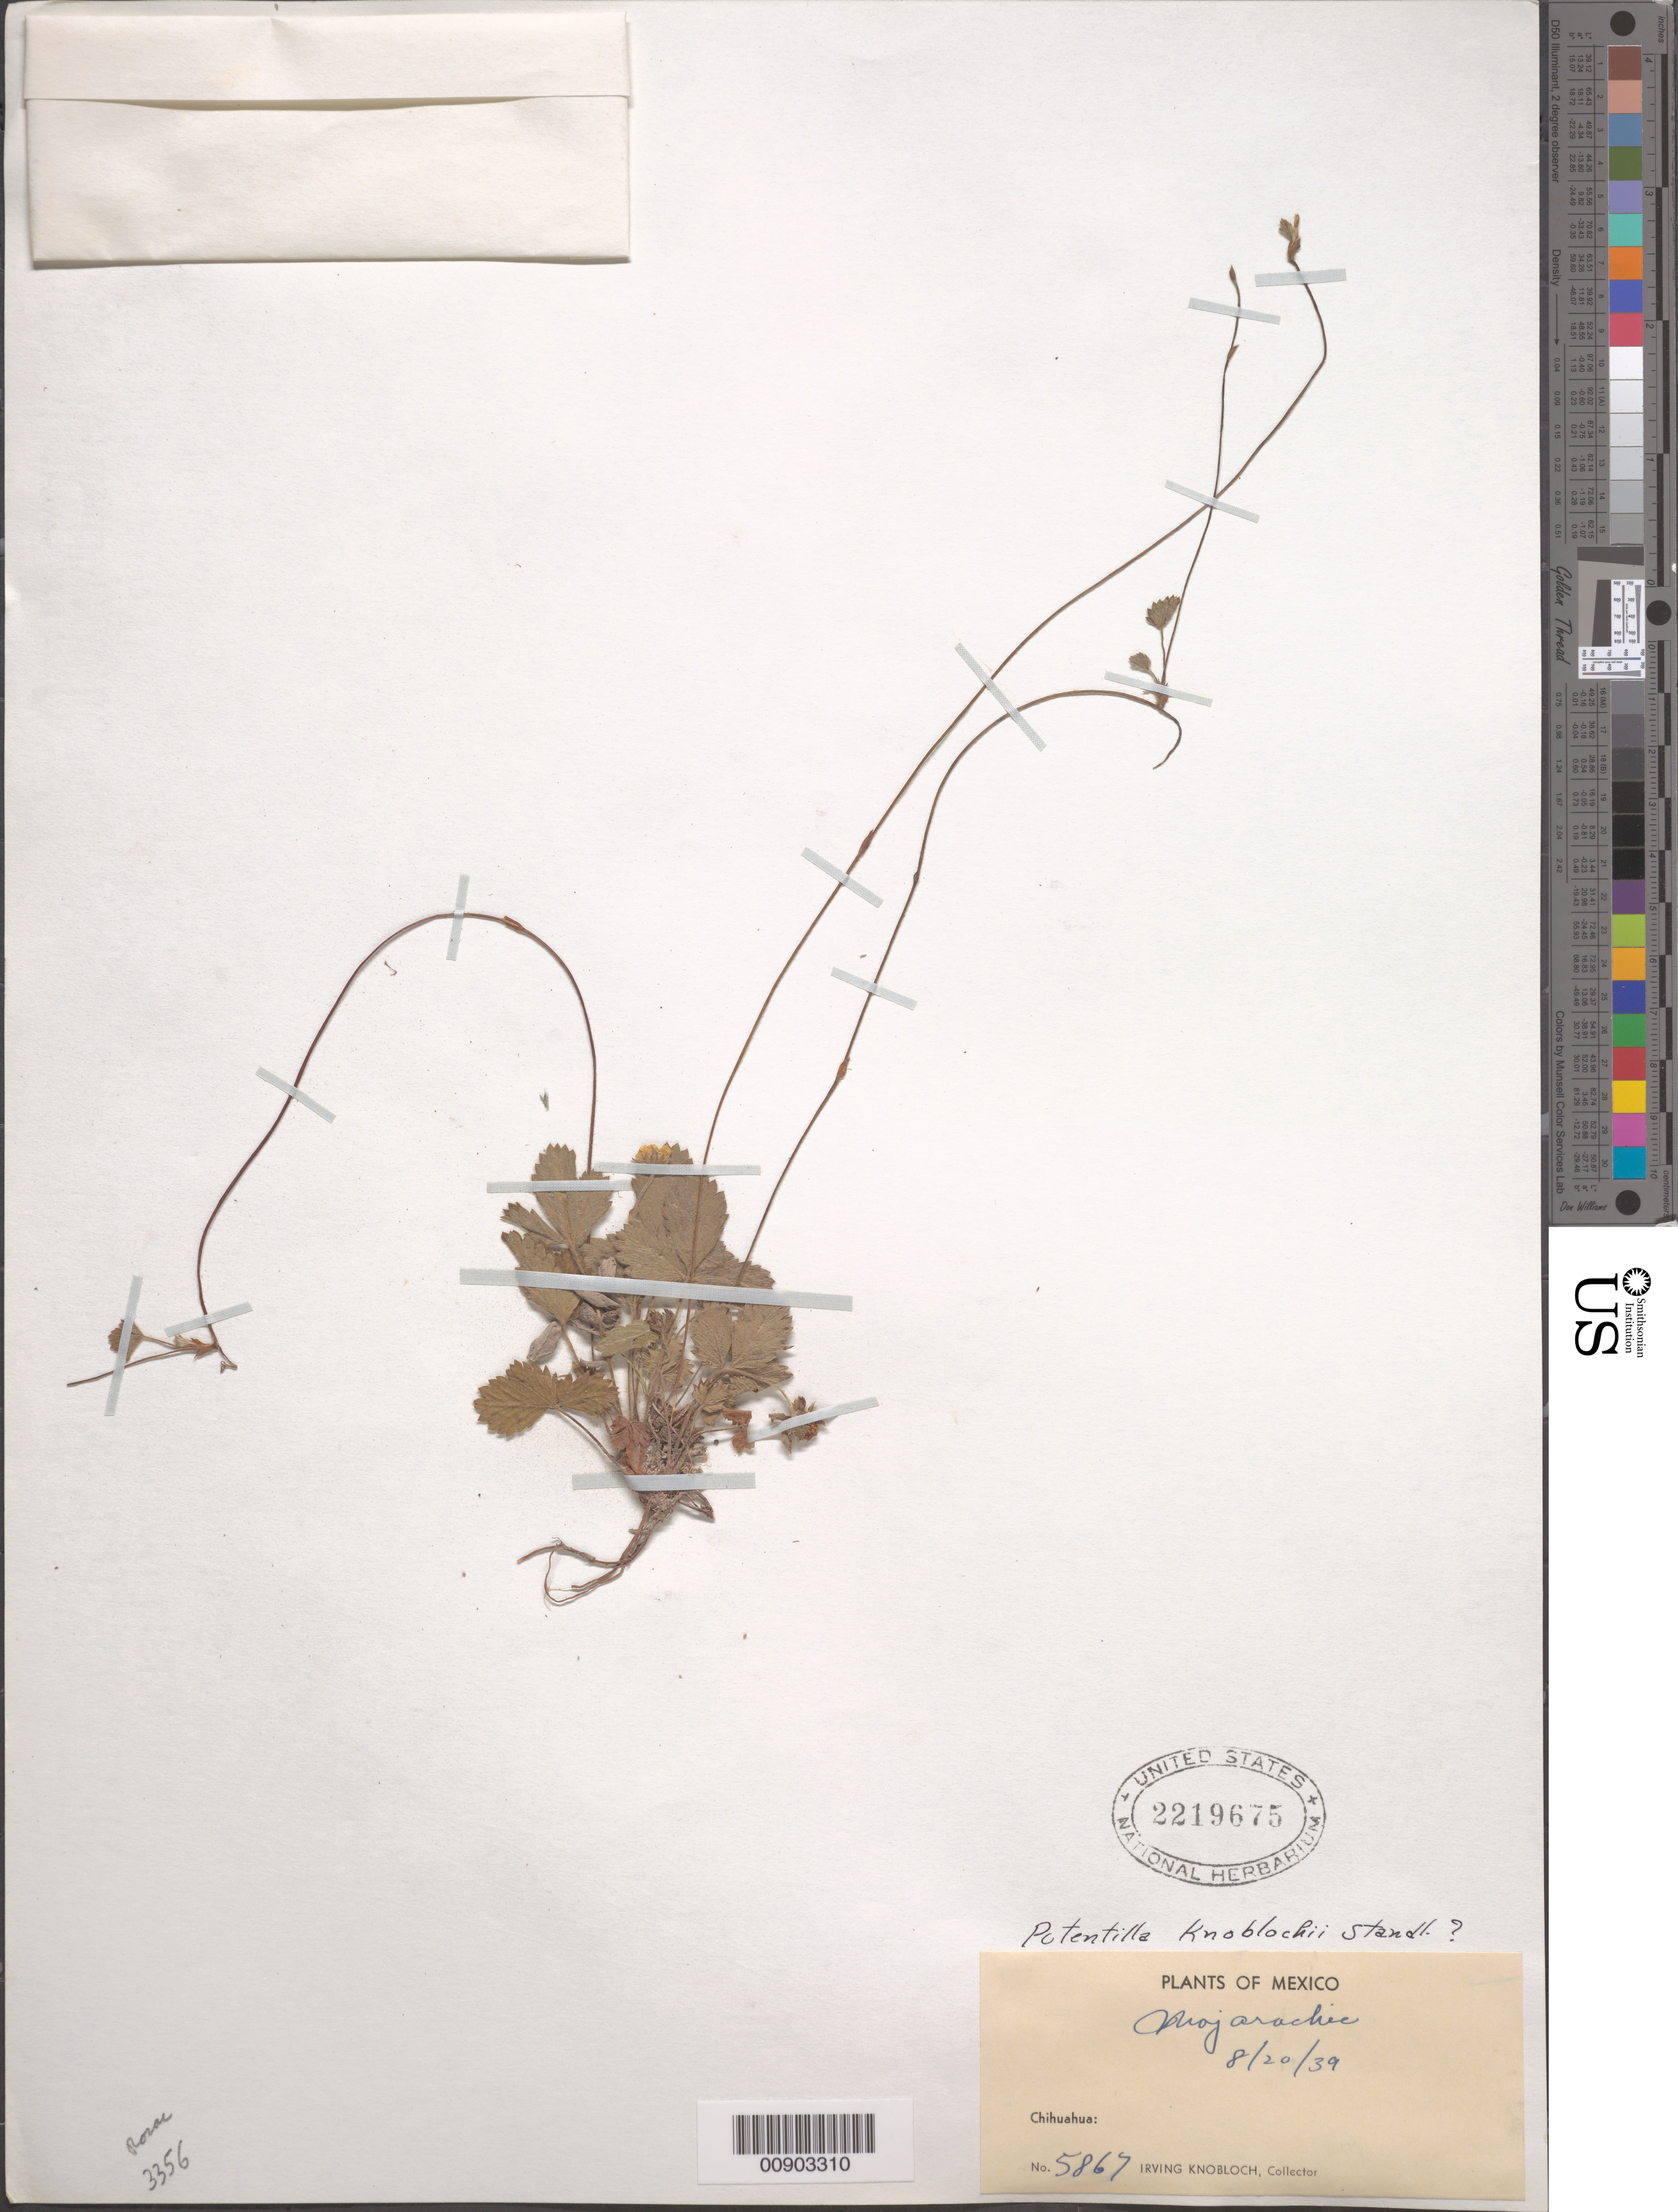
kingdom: Plantae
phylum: Tracheophyta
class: Magnoliopsida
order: Rosales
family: Rosaceae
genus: Potentilla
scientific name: Potentilla knoblochii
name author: Standl.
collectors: I. W. Knobloch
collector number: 5867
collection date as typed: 20 Aug 1939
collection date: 1939-08-20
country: Mexico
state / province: Chihuahua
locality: Mojarachic, Chihuahua.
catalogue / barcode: US 2219675